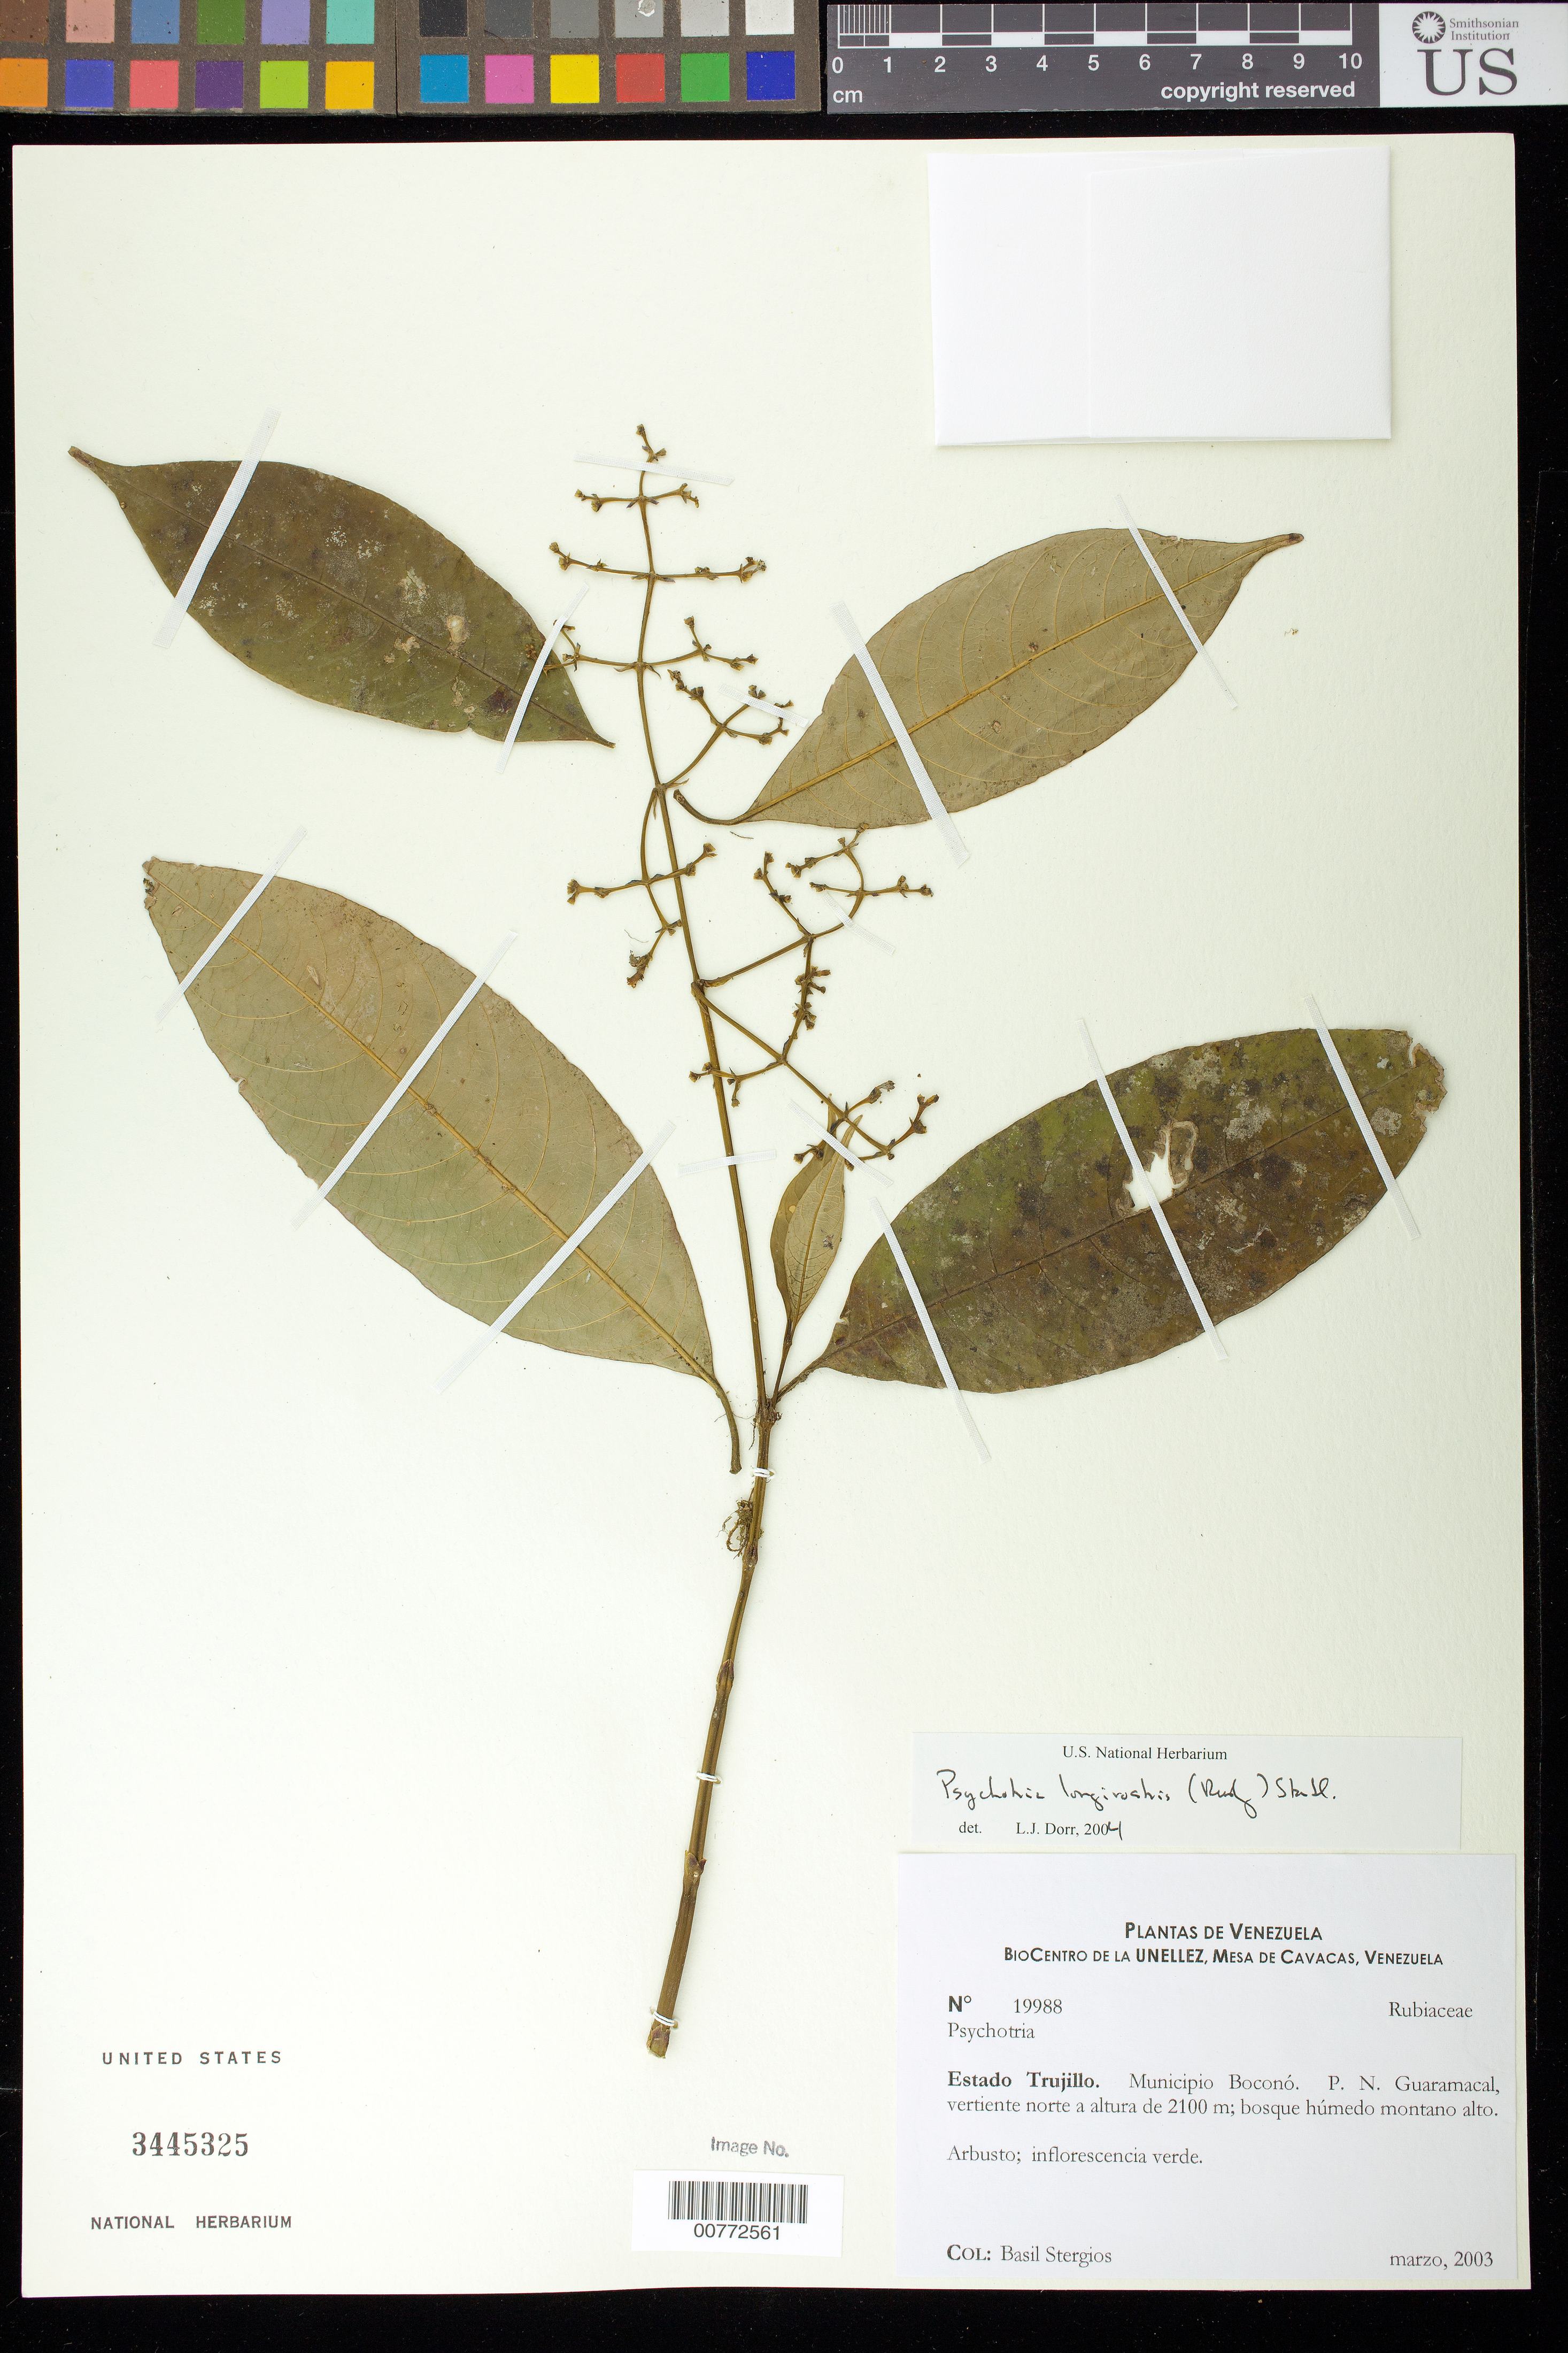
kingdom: Plantae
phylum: Tracheophyta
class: Magnoliopsida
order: Gentianales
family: Rubiaceae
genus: Psychotria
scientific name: Psychotria longirostris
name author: (Rusby) Standl.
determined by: Dorr, L. J., (BOT), Smithsonian Institution - National Museum of Natural History (UNITED STATES)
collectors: B. G. Stergios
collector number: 19988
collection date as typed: Mar 2003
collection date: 2003-03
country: Venezuela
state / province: Trujillo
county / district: Boconó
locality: Parque Nacional Guaramacal, vertiente N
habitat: Bosque húmedo montano alto.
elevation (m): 2100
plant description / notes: PORT, US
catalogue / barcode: US 3445325